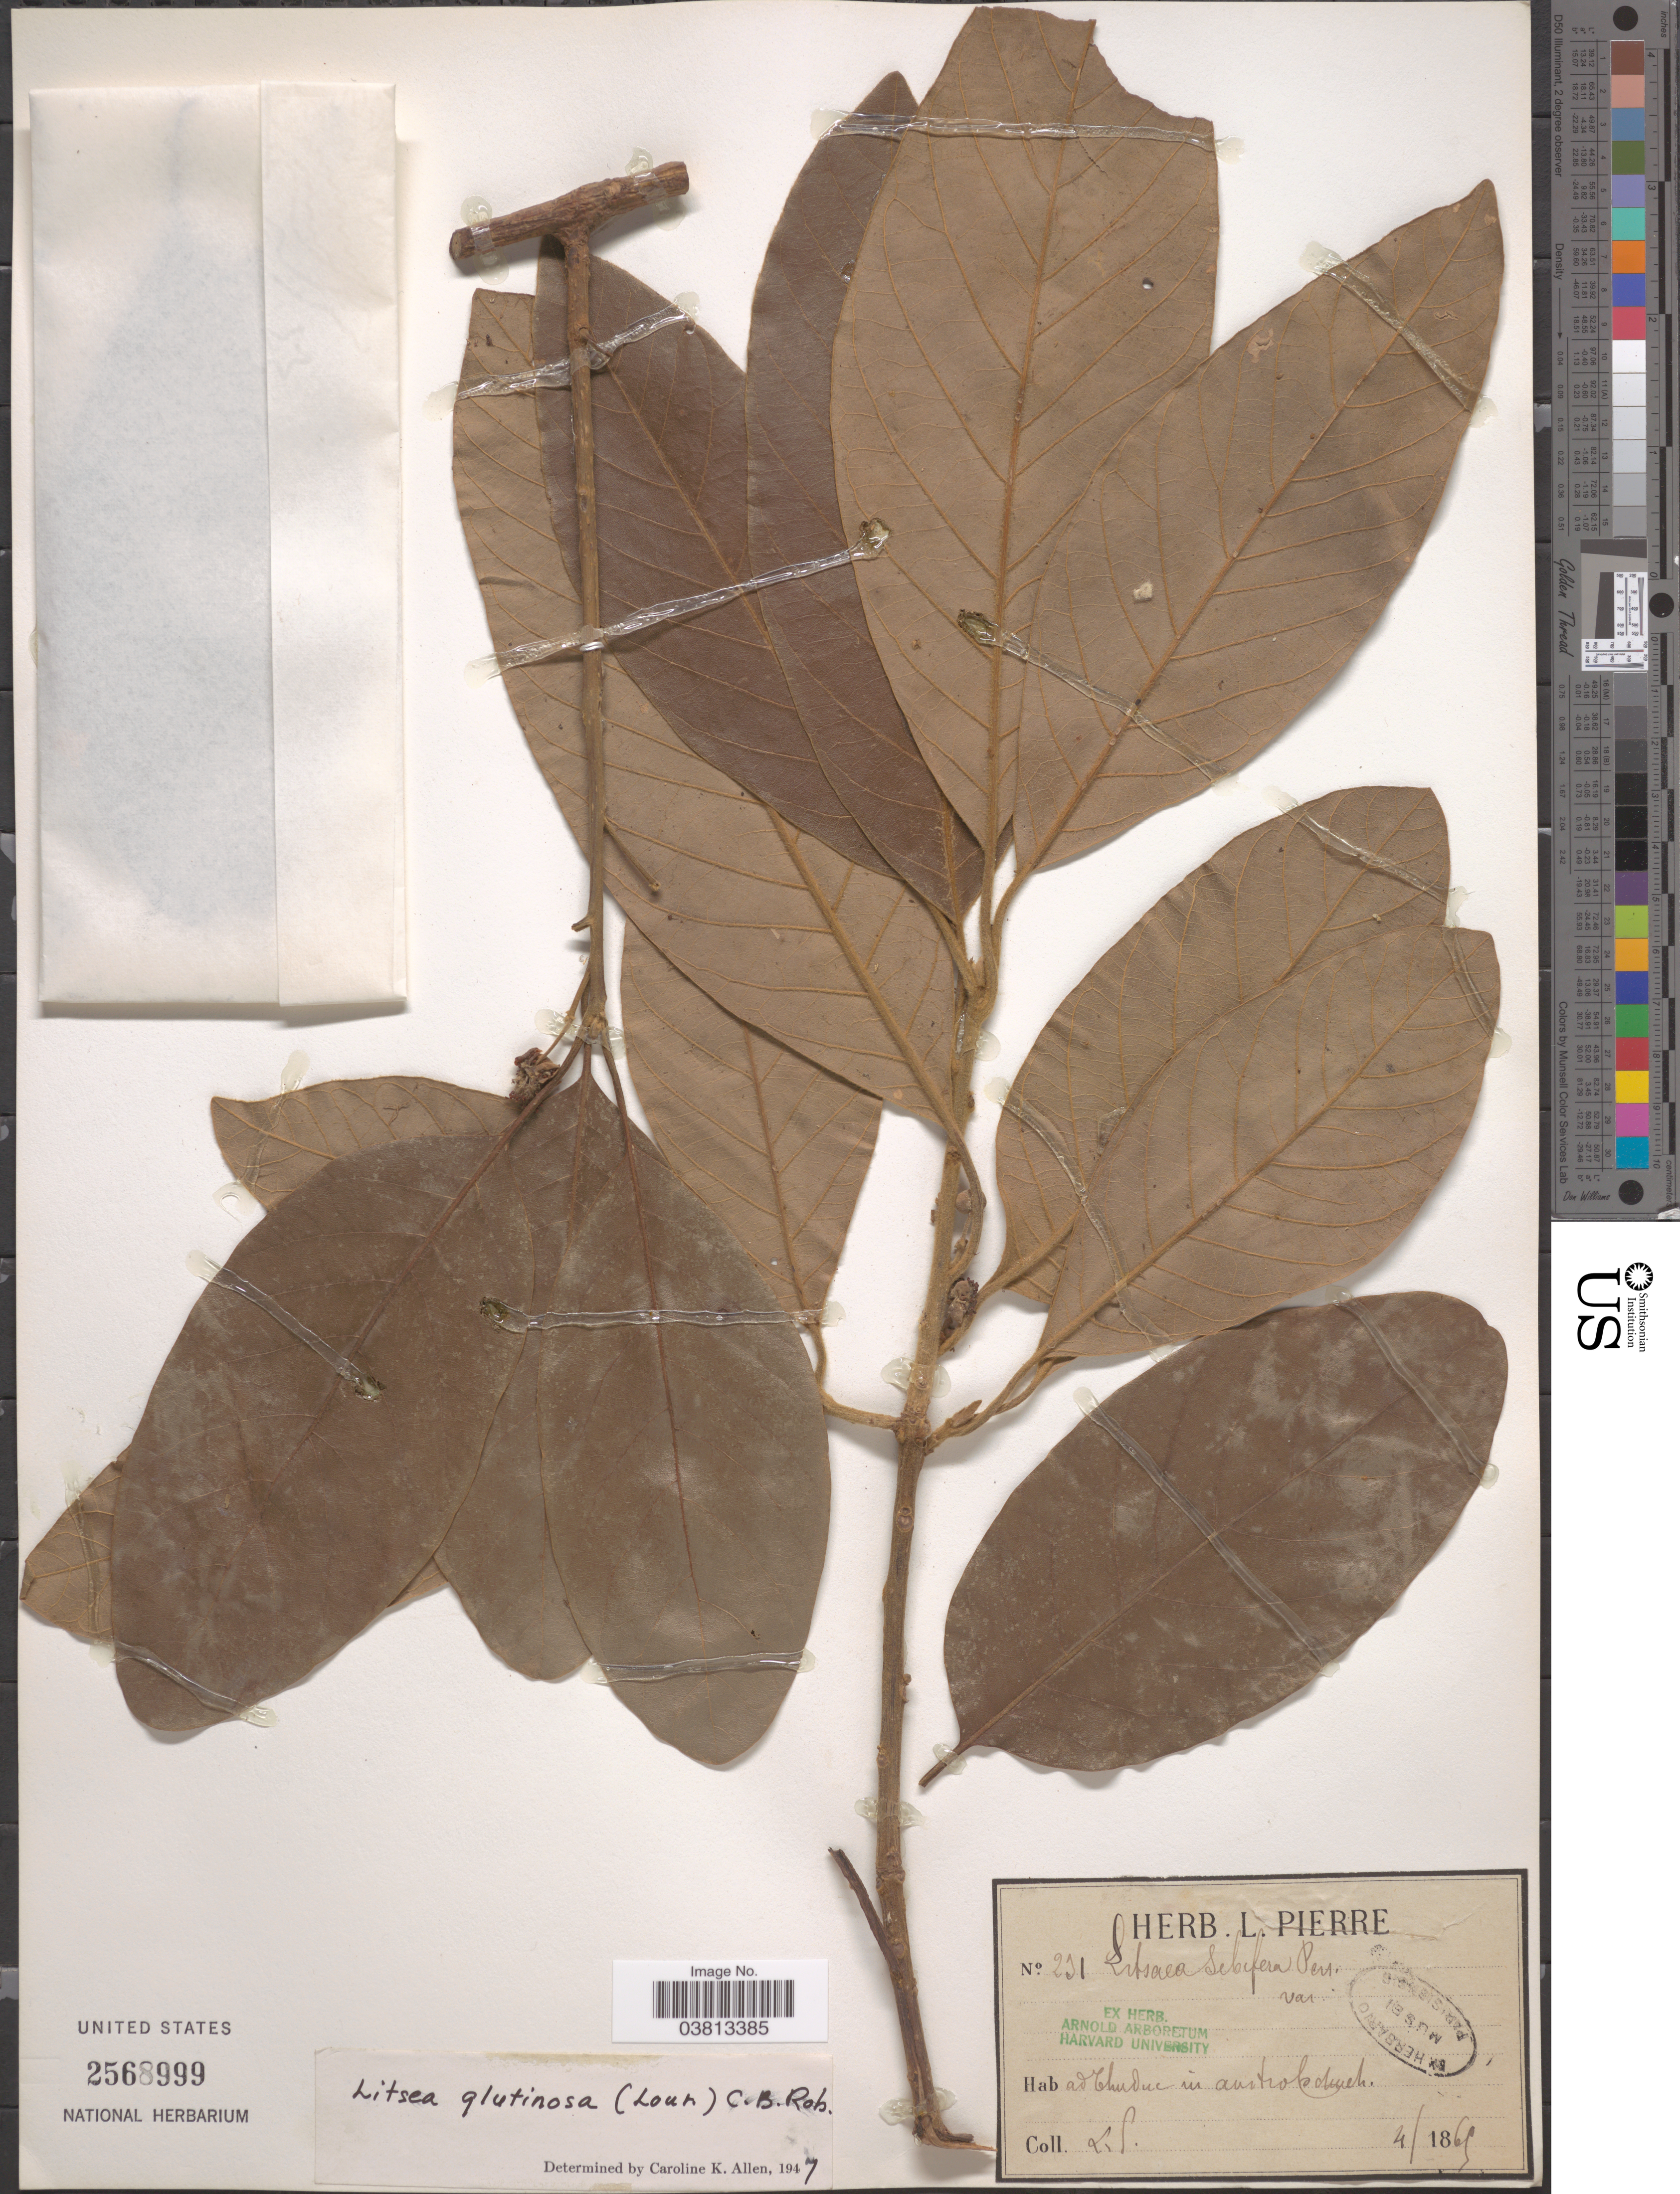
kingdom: Plantae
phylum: Tracheophyta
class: Magnoliopsida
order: Laurales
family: Lauraceae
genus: Litsea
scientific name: Litsea glutinosa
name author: (Lour.) C.B. Rob.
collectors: L. Pierre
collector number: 231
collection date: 1865-04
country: Vietnam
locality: Ad Thuduc in austro Cochinch.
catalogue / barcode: US 2568999